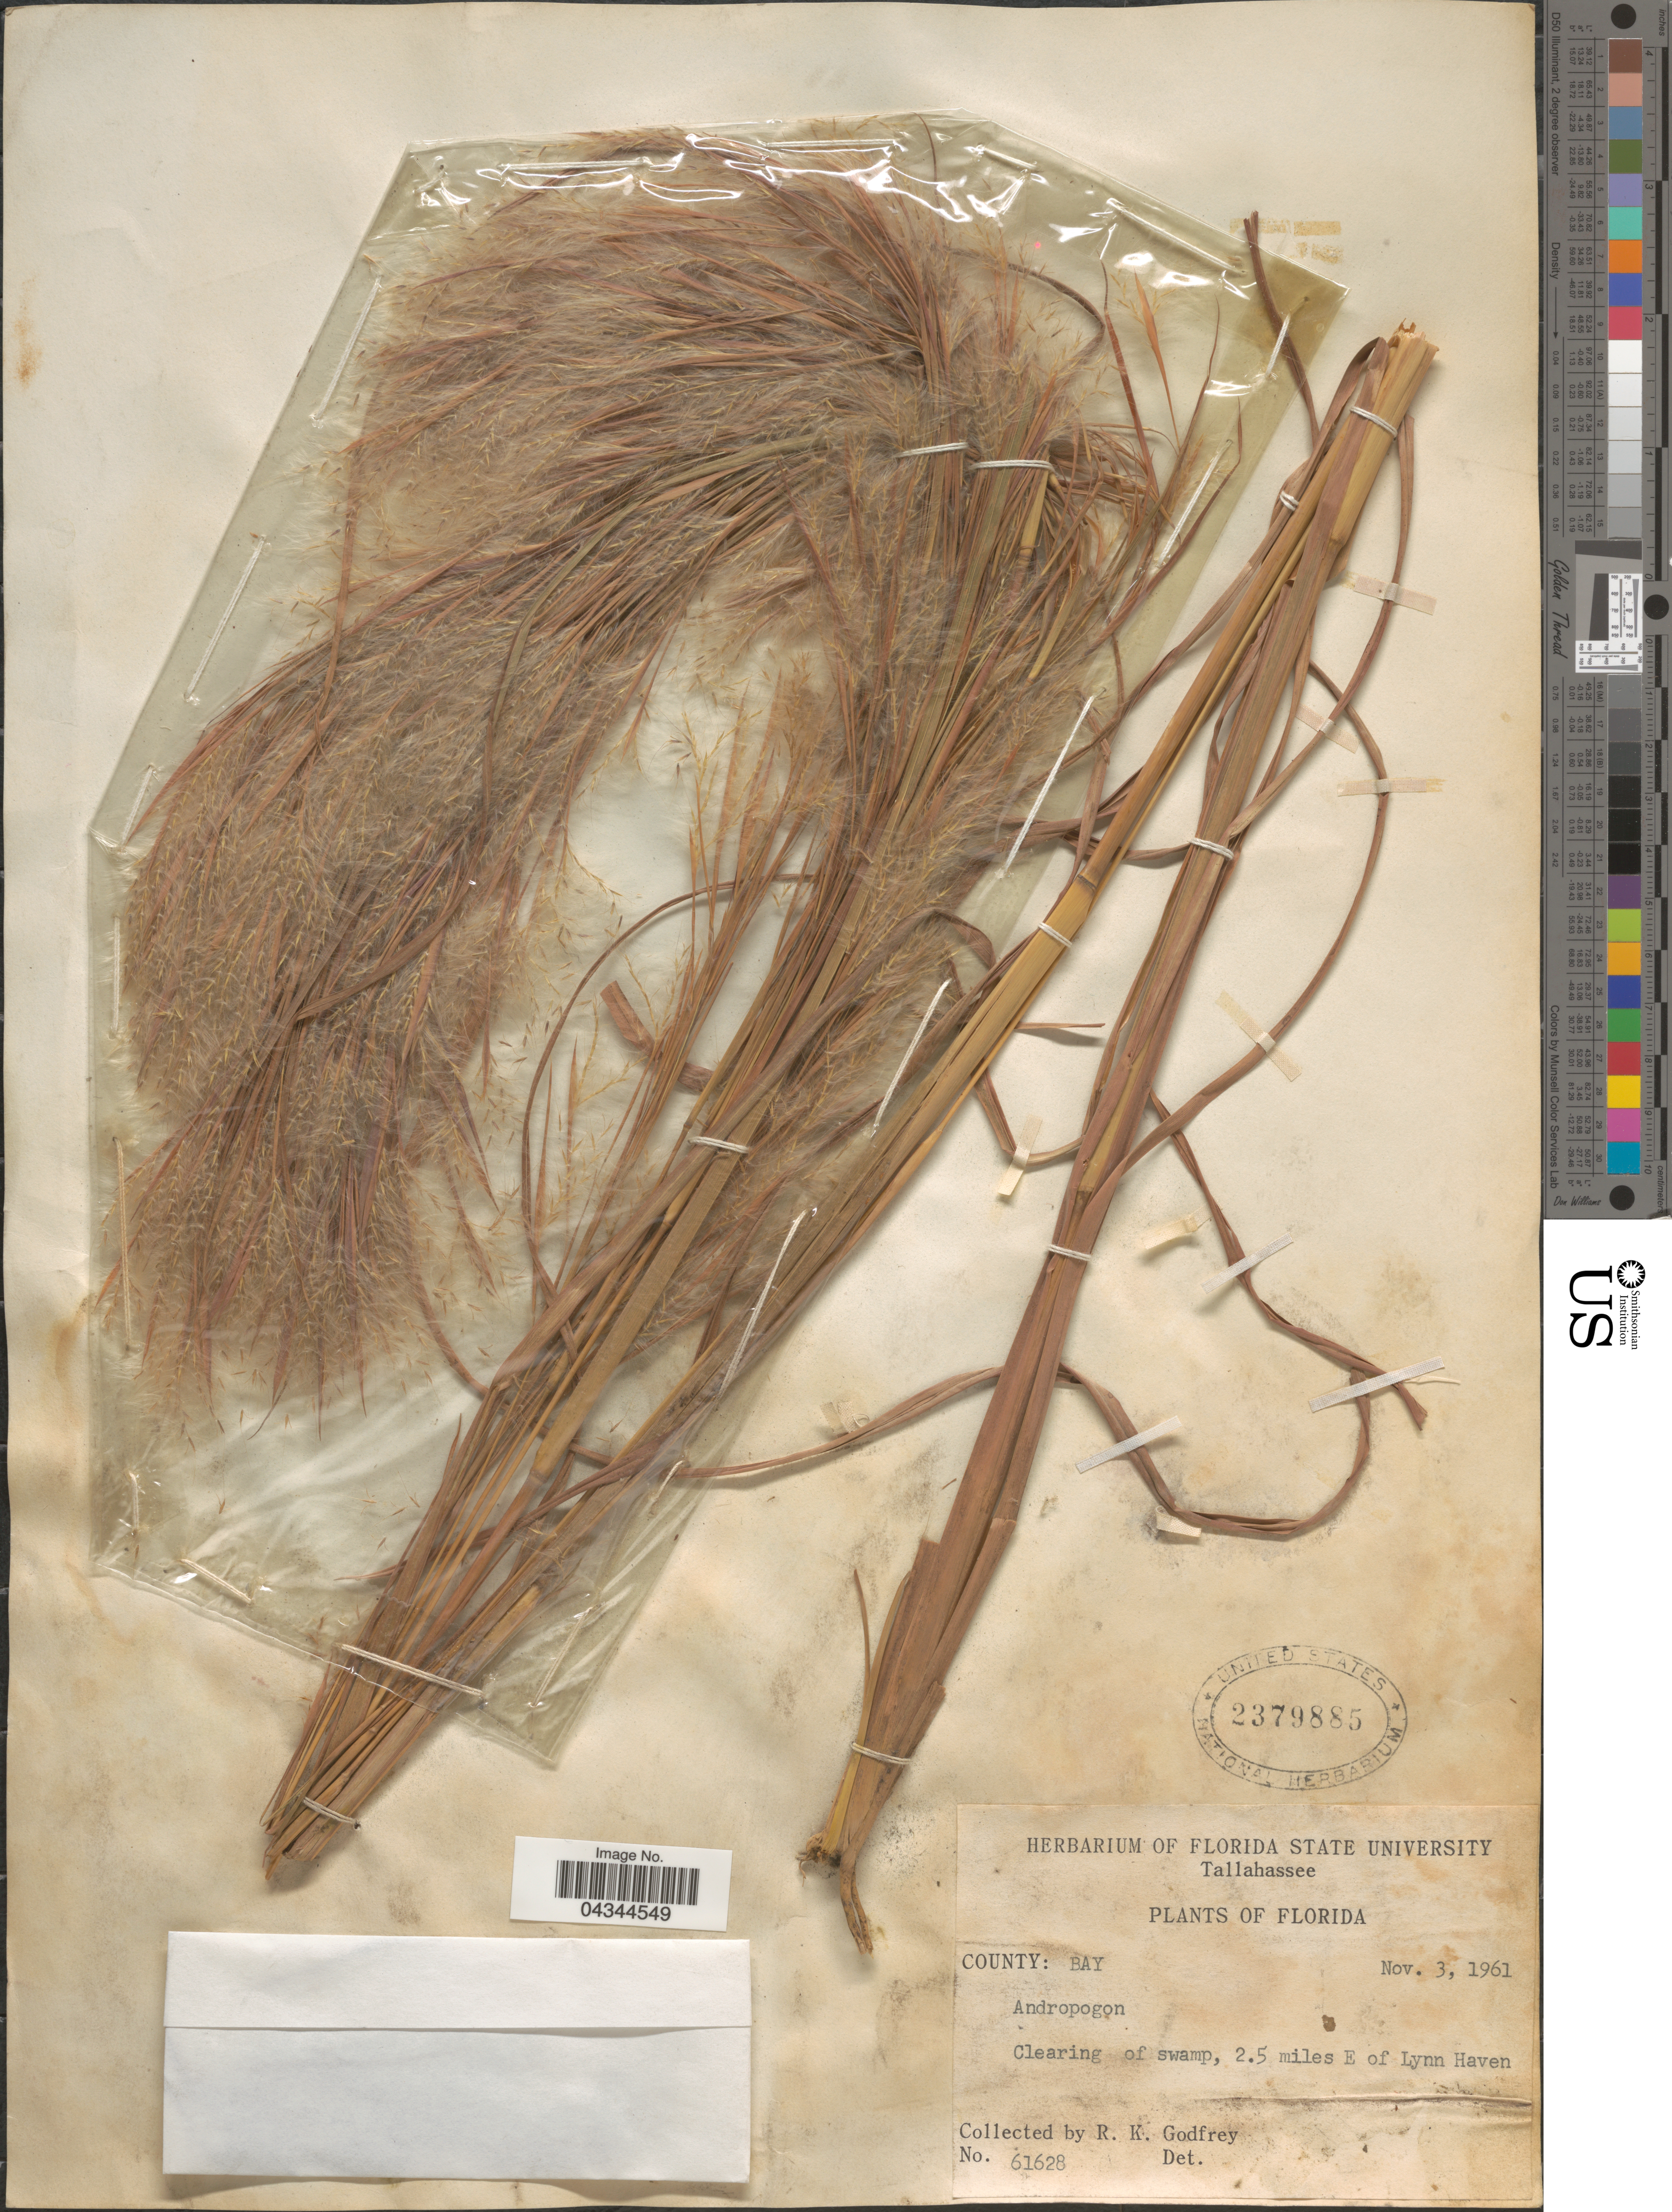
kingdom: Plantae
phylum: Tracheophyta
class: Liliopsida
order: Poales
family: Poaceae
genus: Andropogon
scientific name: Andropogon sp.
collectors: R. K. Godfrey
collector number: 61628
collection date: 1961-11-03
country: United States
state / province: Florida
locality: County: Bay. Clearing of swamp, 2.5 miles E of Lynn Haven.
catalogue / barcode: US 2379885